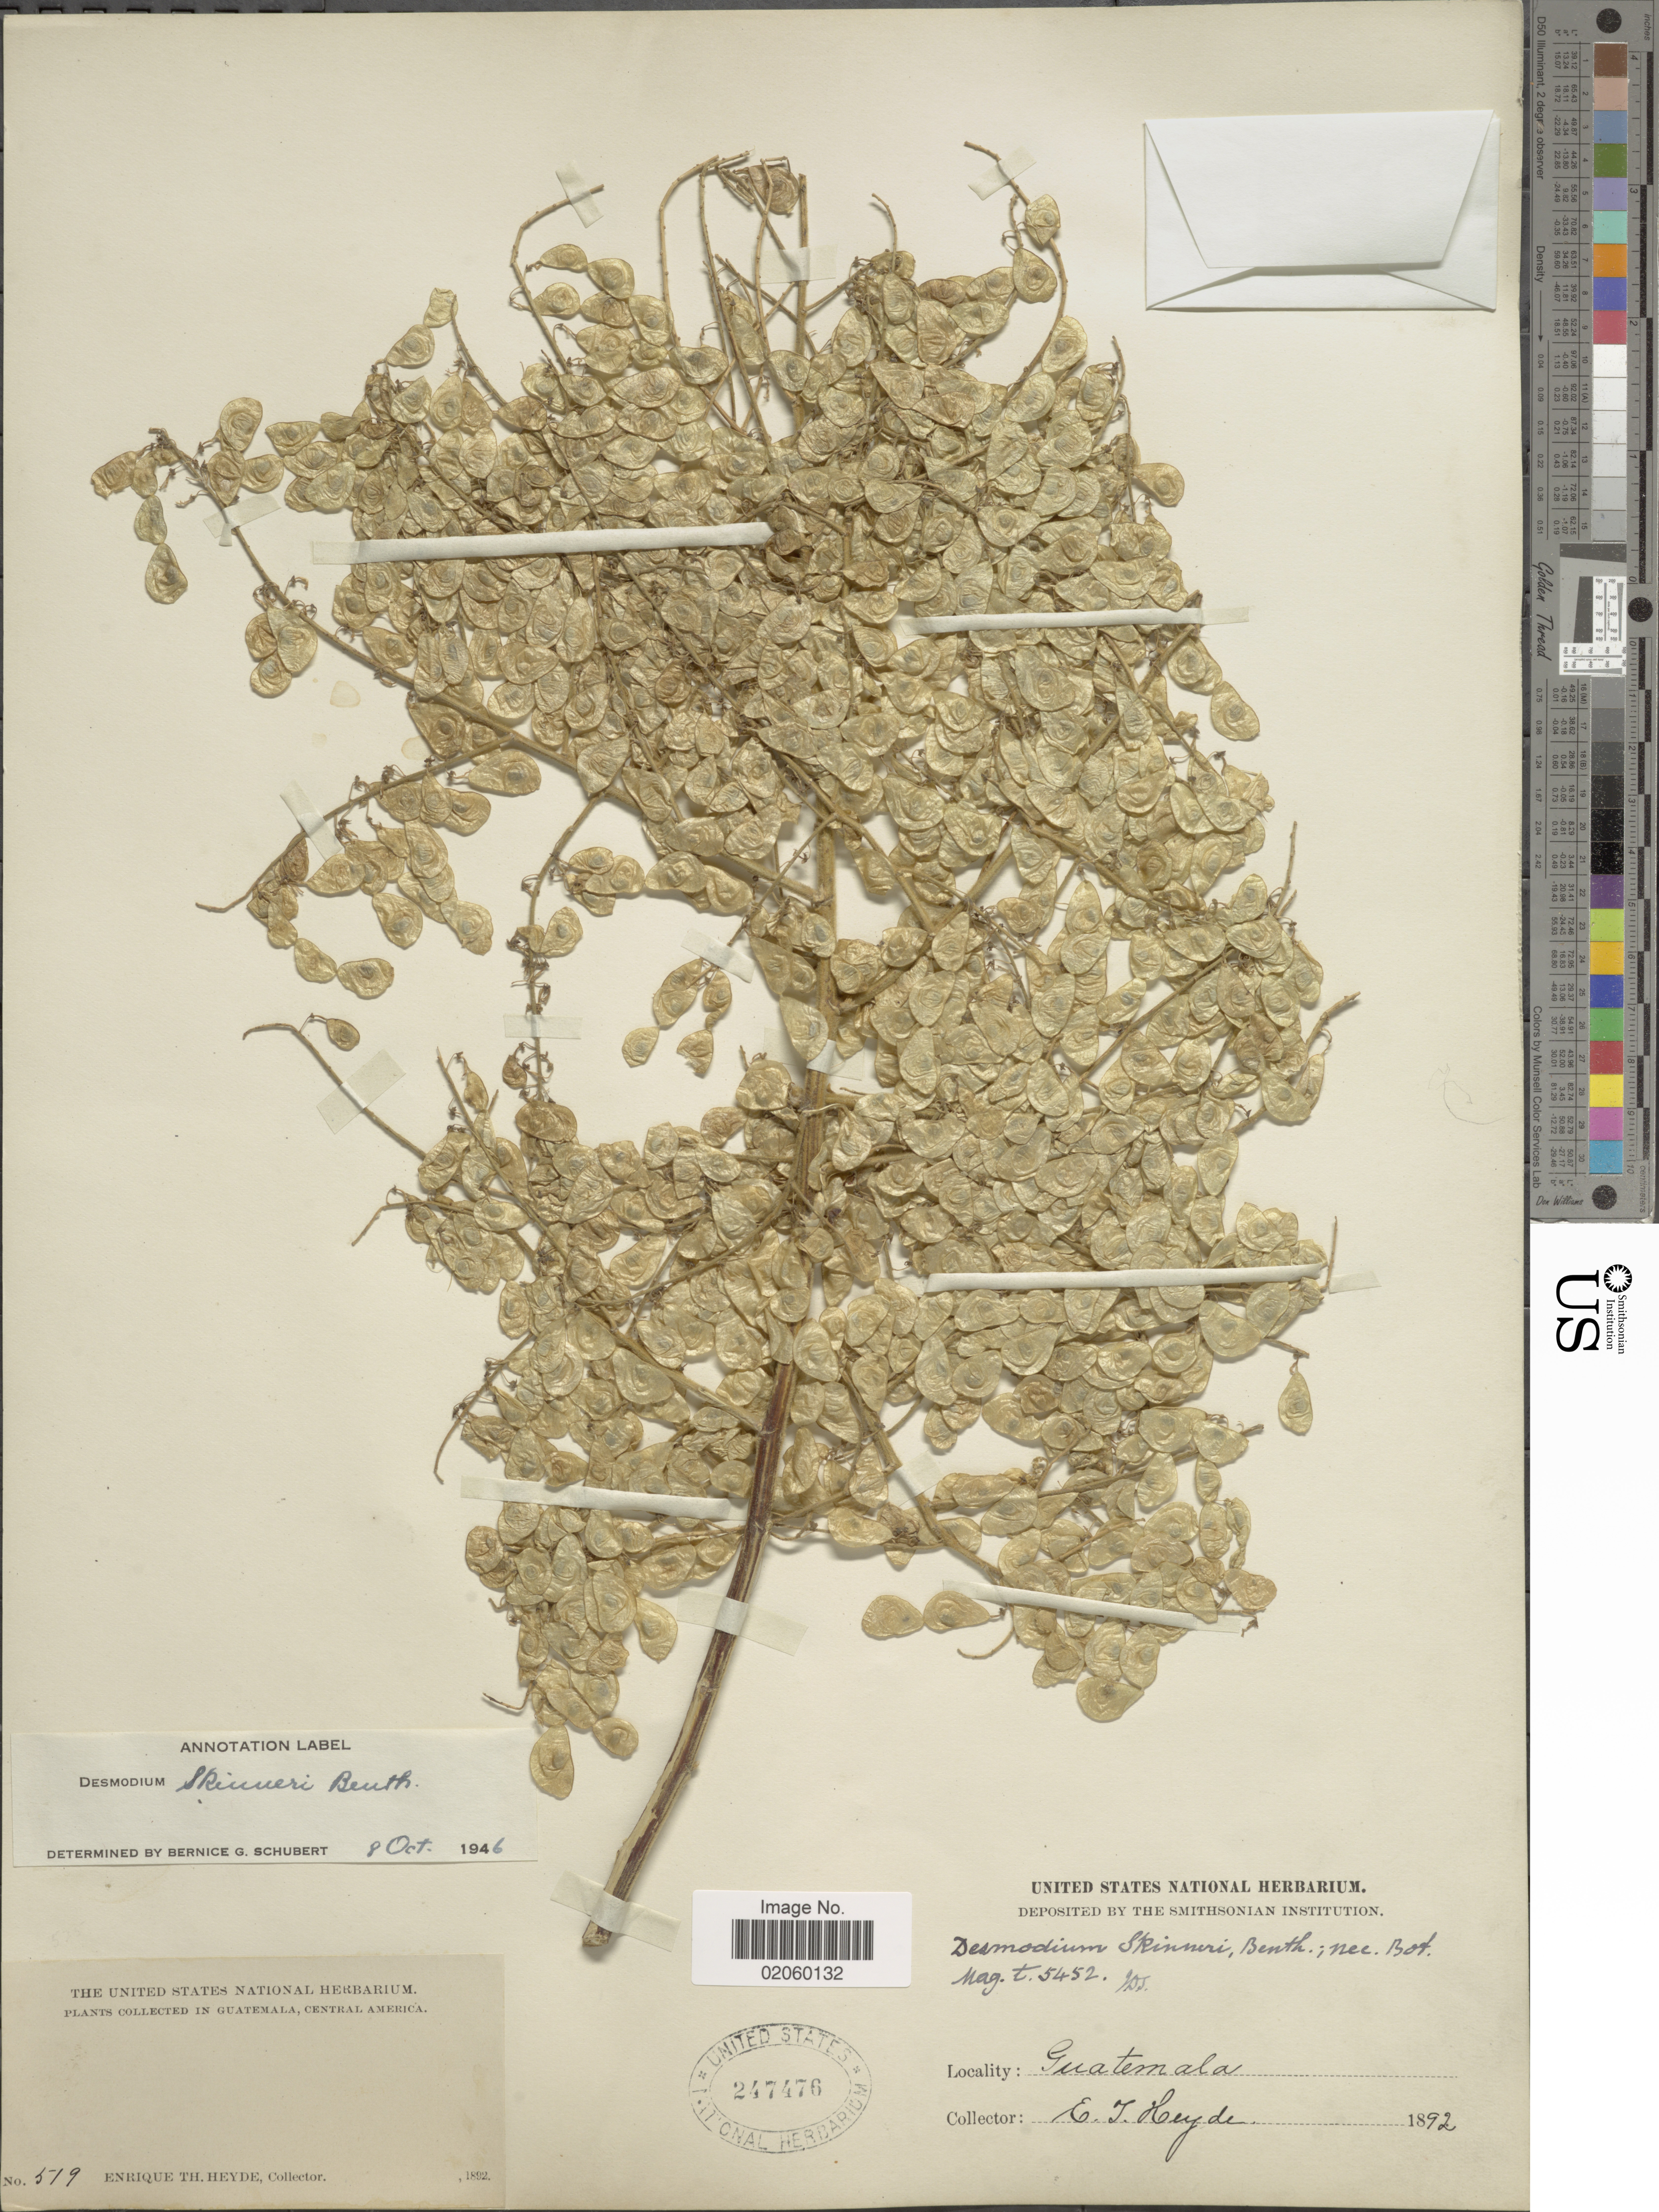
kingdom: Plantae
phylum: Tracheophyta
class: Magnoliopsida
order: Fabales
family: Fabaceae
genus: Desmodium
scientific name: Desmodium skinneri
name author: Benth. ex Hemsl.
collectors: E. T. Heyde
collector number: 519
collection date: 1892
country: Guatemala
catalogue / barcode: US 247476